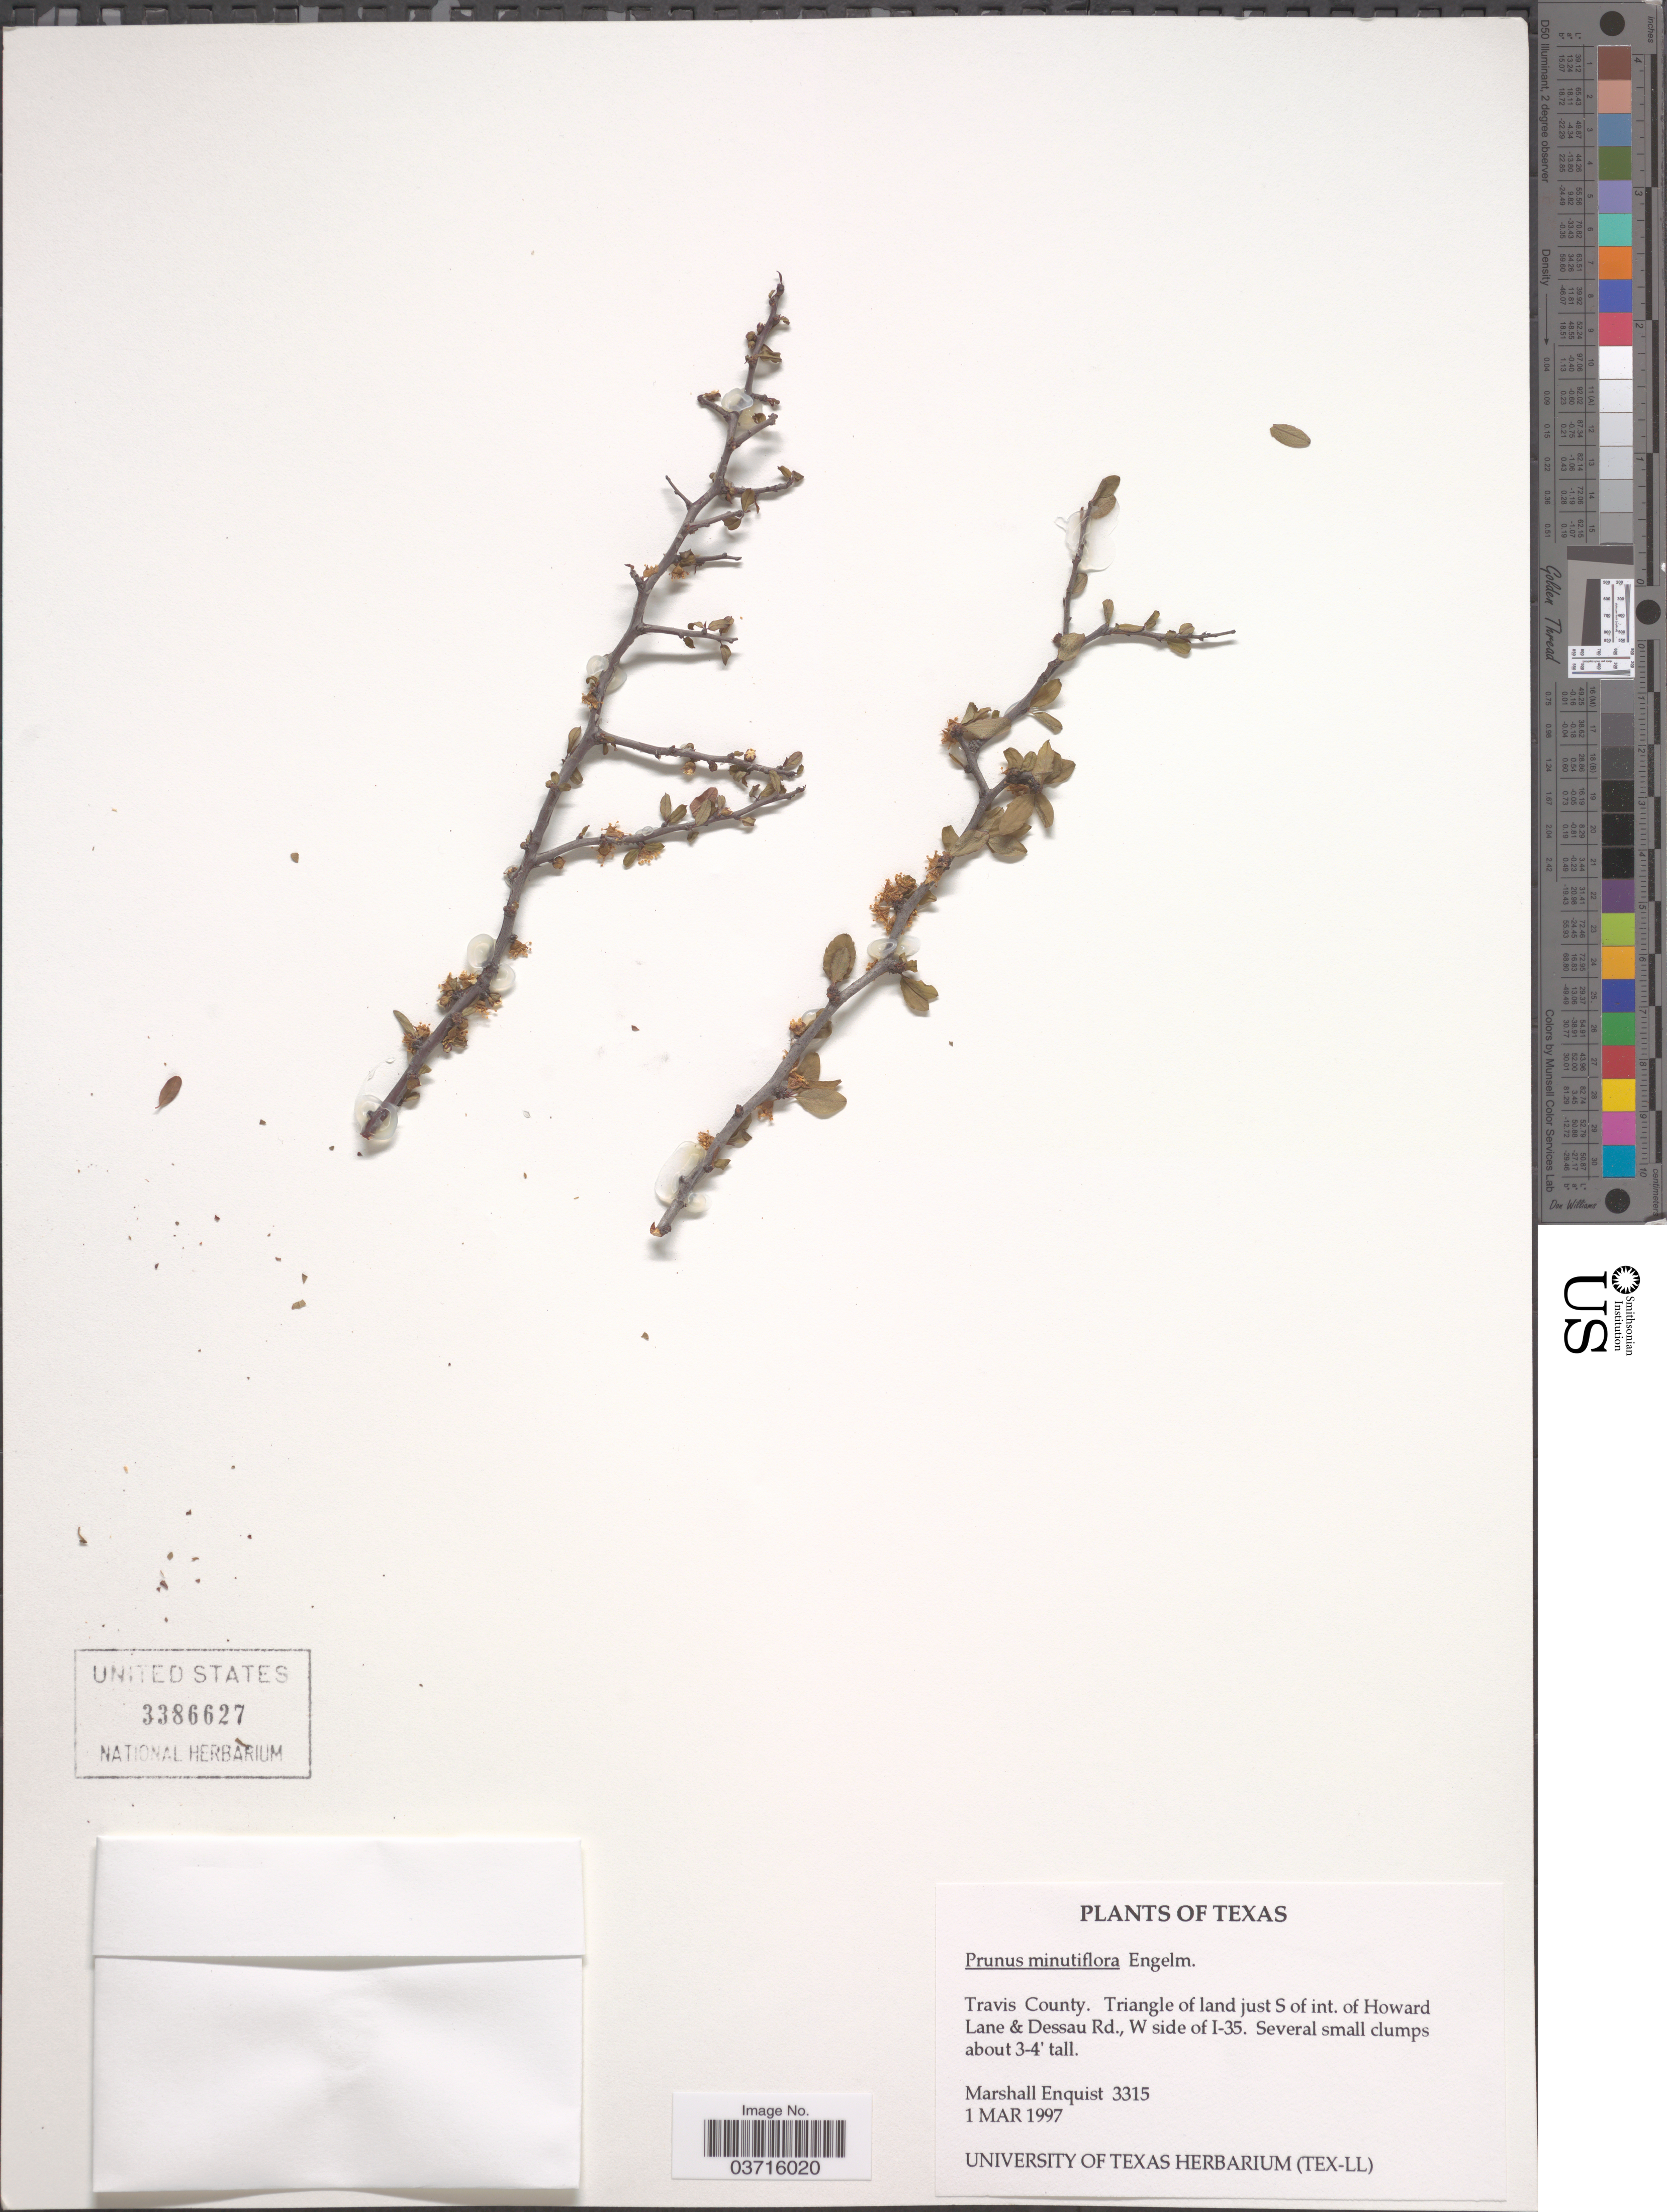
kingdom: Plantae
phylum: Tracheophyta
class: Magnoliopsida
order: Rosales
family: Rosaceae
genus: Prunus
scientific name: Prunus minutiflora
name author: Engelm. ex A. Gray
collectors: M. Enquist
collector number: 3315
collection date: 1997-03-01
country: United States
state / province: Texas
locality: Travis County. Triangle of land just S of int. of Howard Lane & Dessau Rd., W side of I-35.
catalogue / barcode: US 3386627